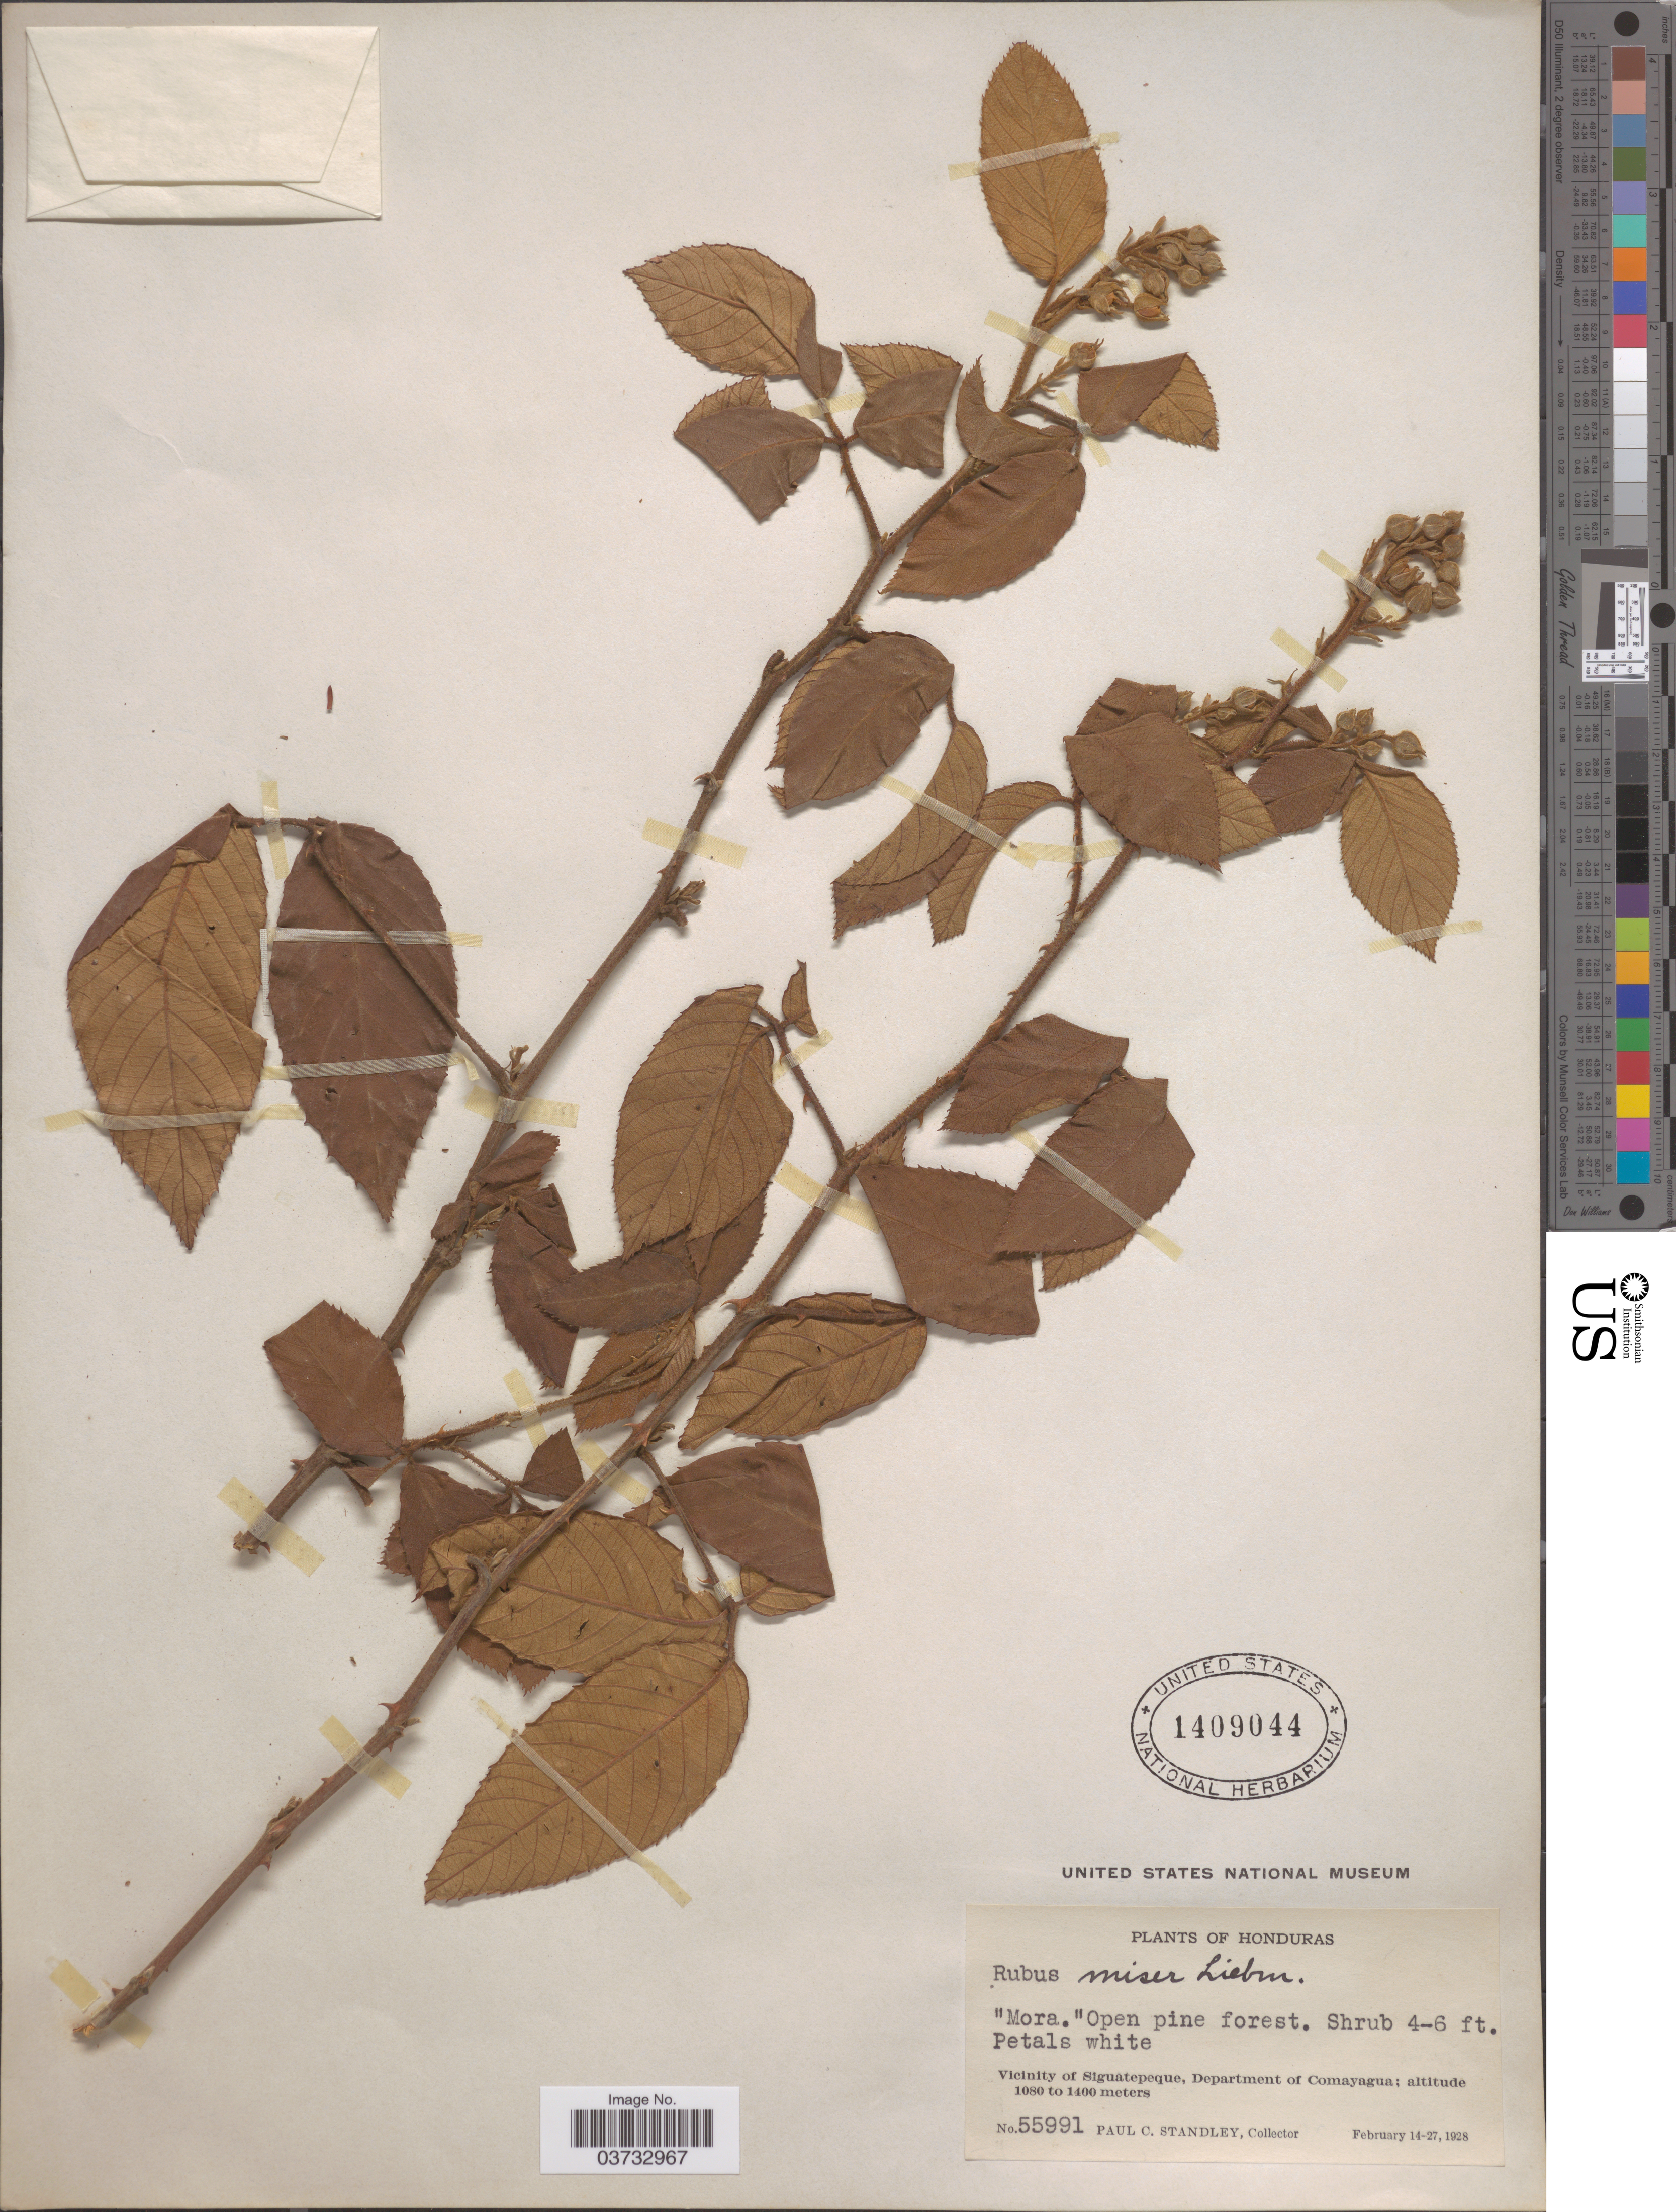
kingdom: Plantae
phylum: Tracheophyta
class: Magnoliopsida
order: Rosales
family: Rosaceae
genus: Rubus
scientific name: Rubus miser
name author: Liebm.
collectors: P. C. Standley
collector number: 55991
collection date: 1928-02-14/1928-02-27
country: Honduras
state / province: Comayagua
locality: Vicinity of Siguatepeque, Department of Comayagua.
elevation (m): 1080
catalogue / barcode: US 1409044